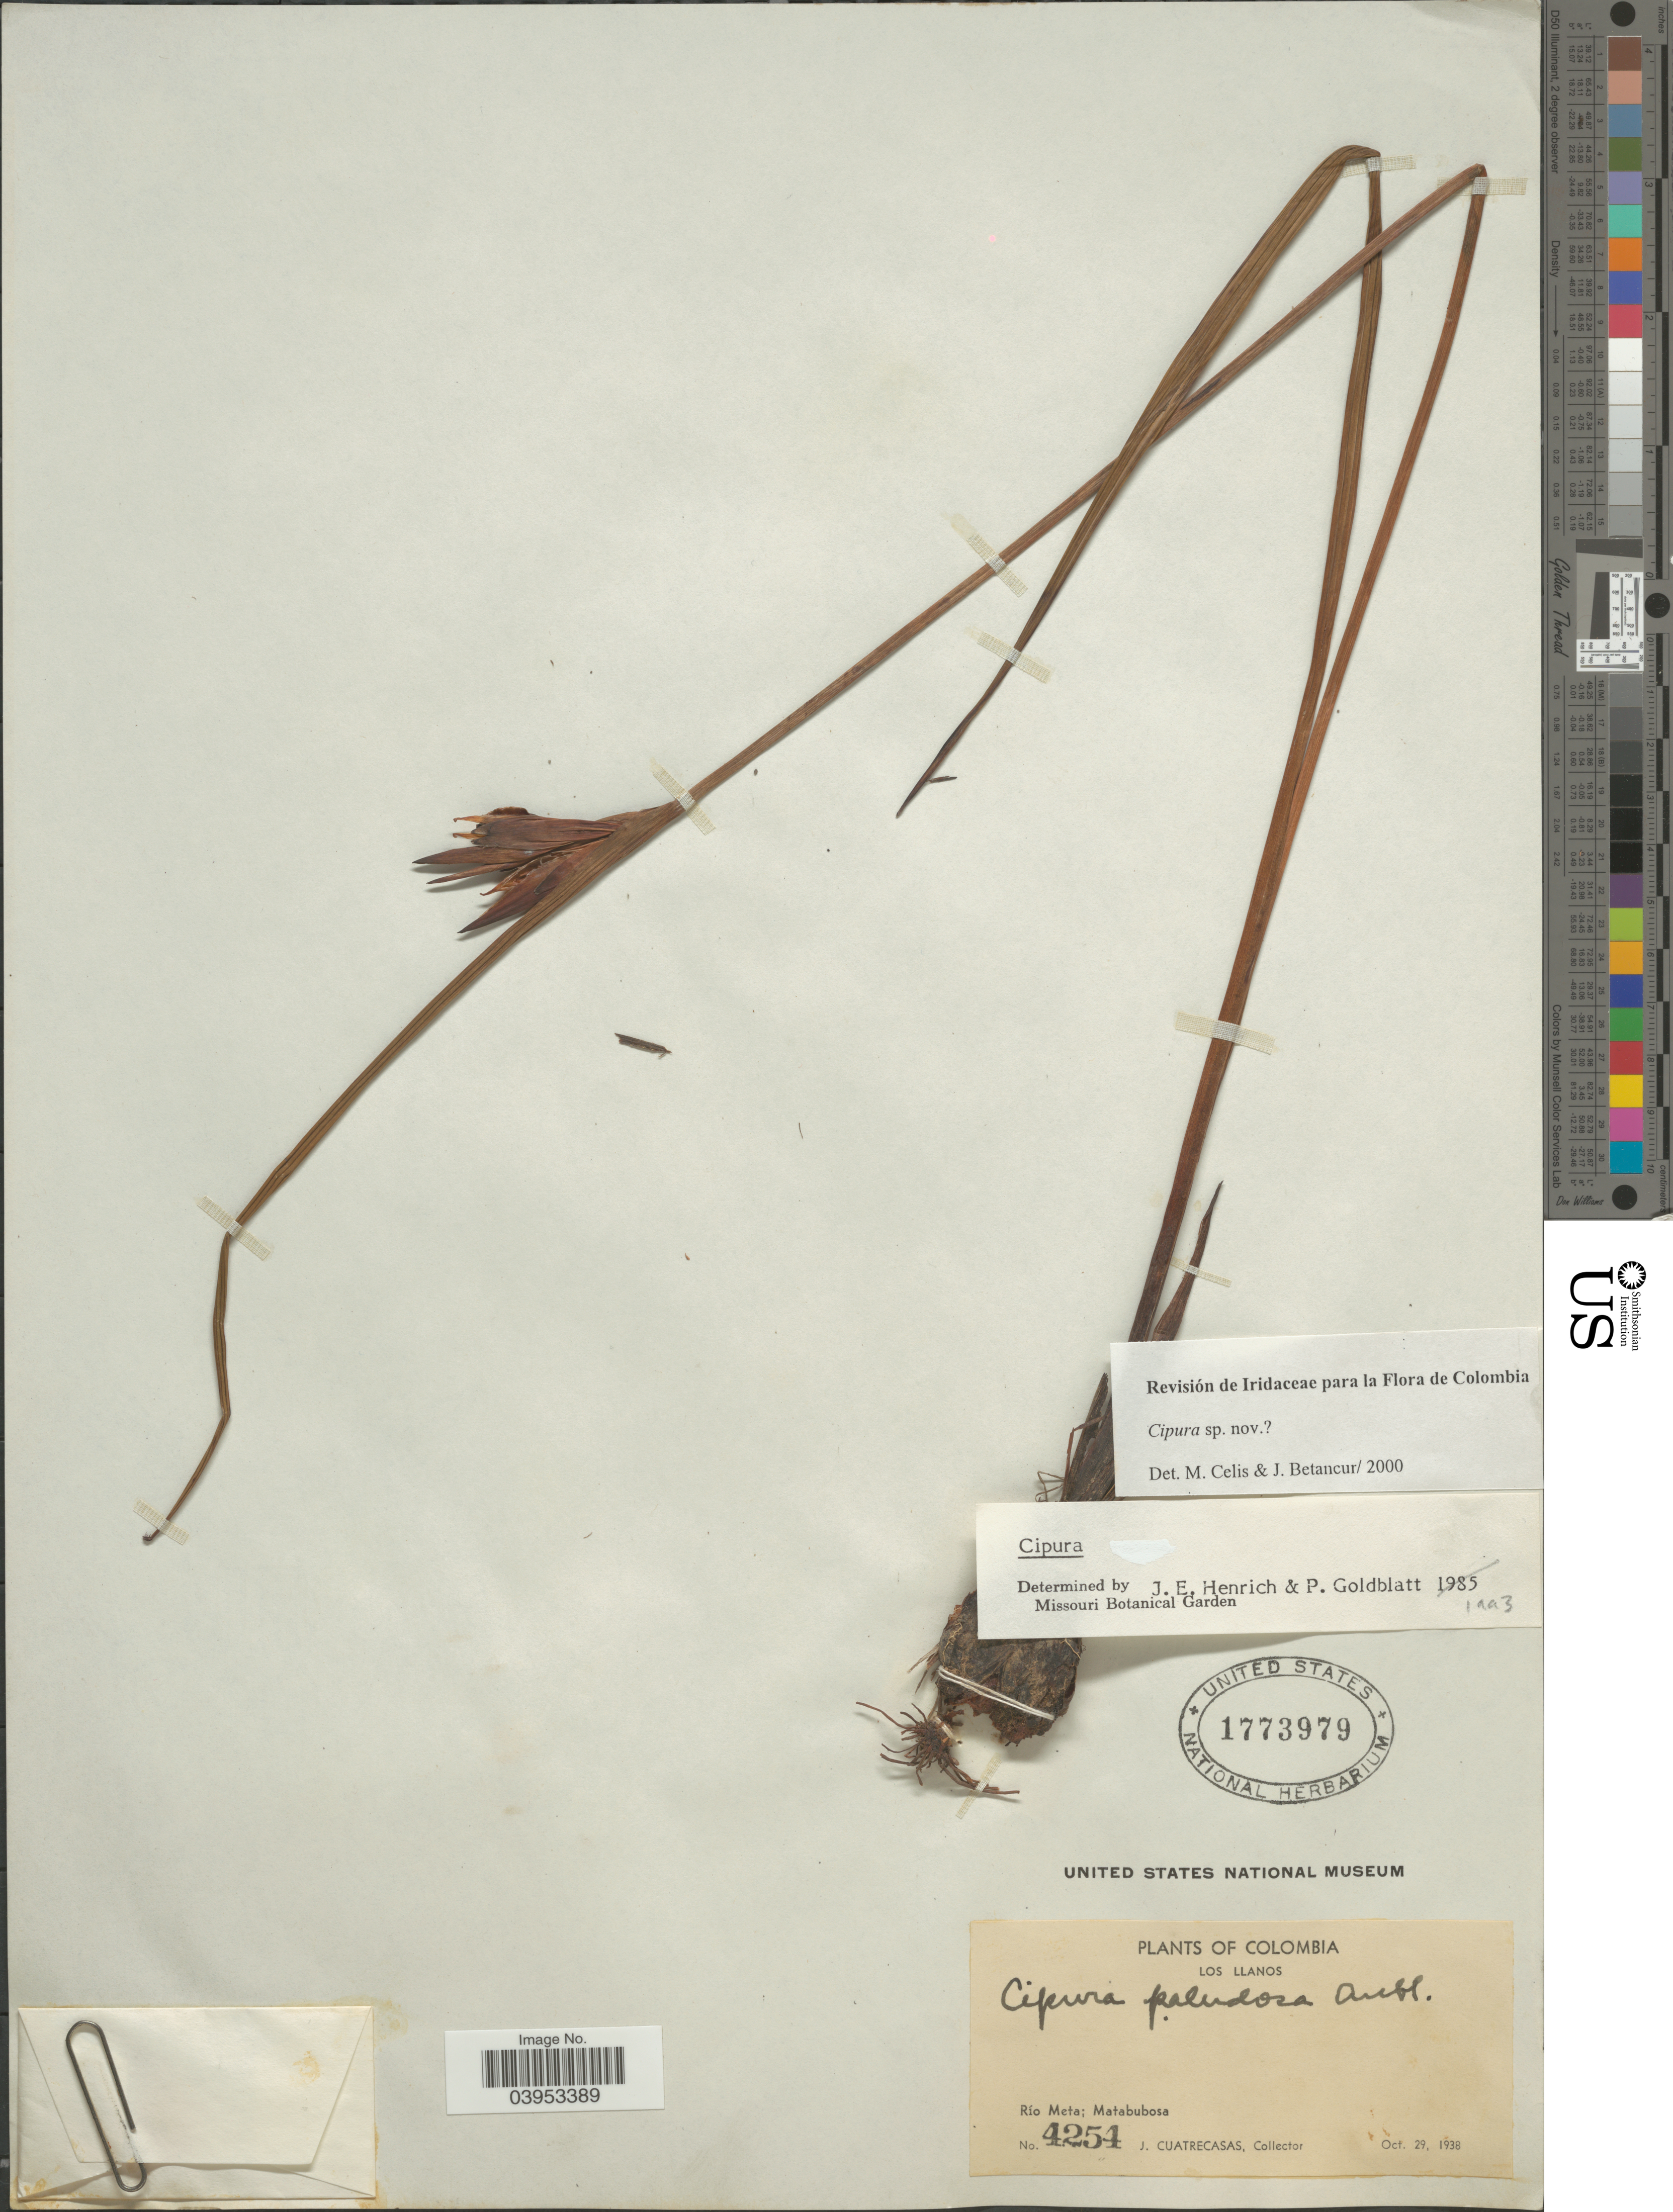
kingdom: Plantae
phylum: Tracheophyta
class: Liliopsida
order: Asparagales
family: Iridaceae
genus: Cipura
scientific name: Cipura sp.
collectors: J. Cuatrecasas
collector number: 4254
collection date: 1938-10-29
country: Colombia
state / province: Meta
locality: Los Llanos. Río Meta; Matabubosa.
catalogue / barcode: US 1773979